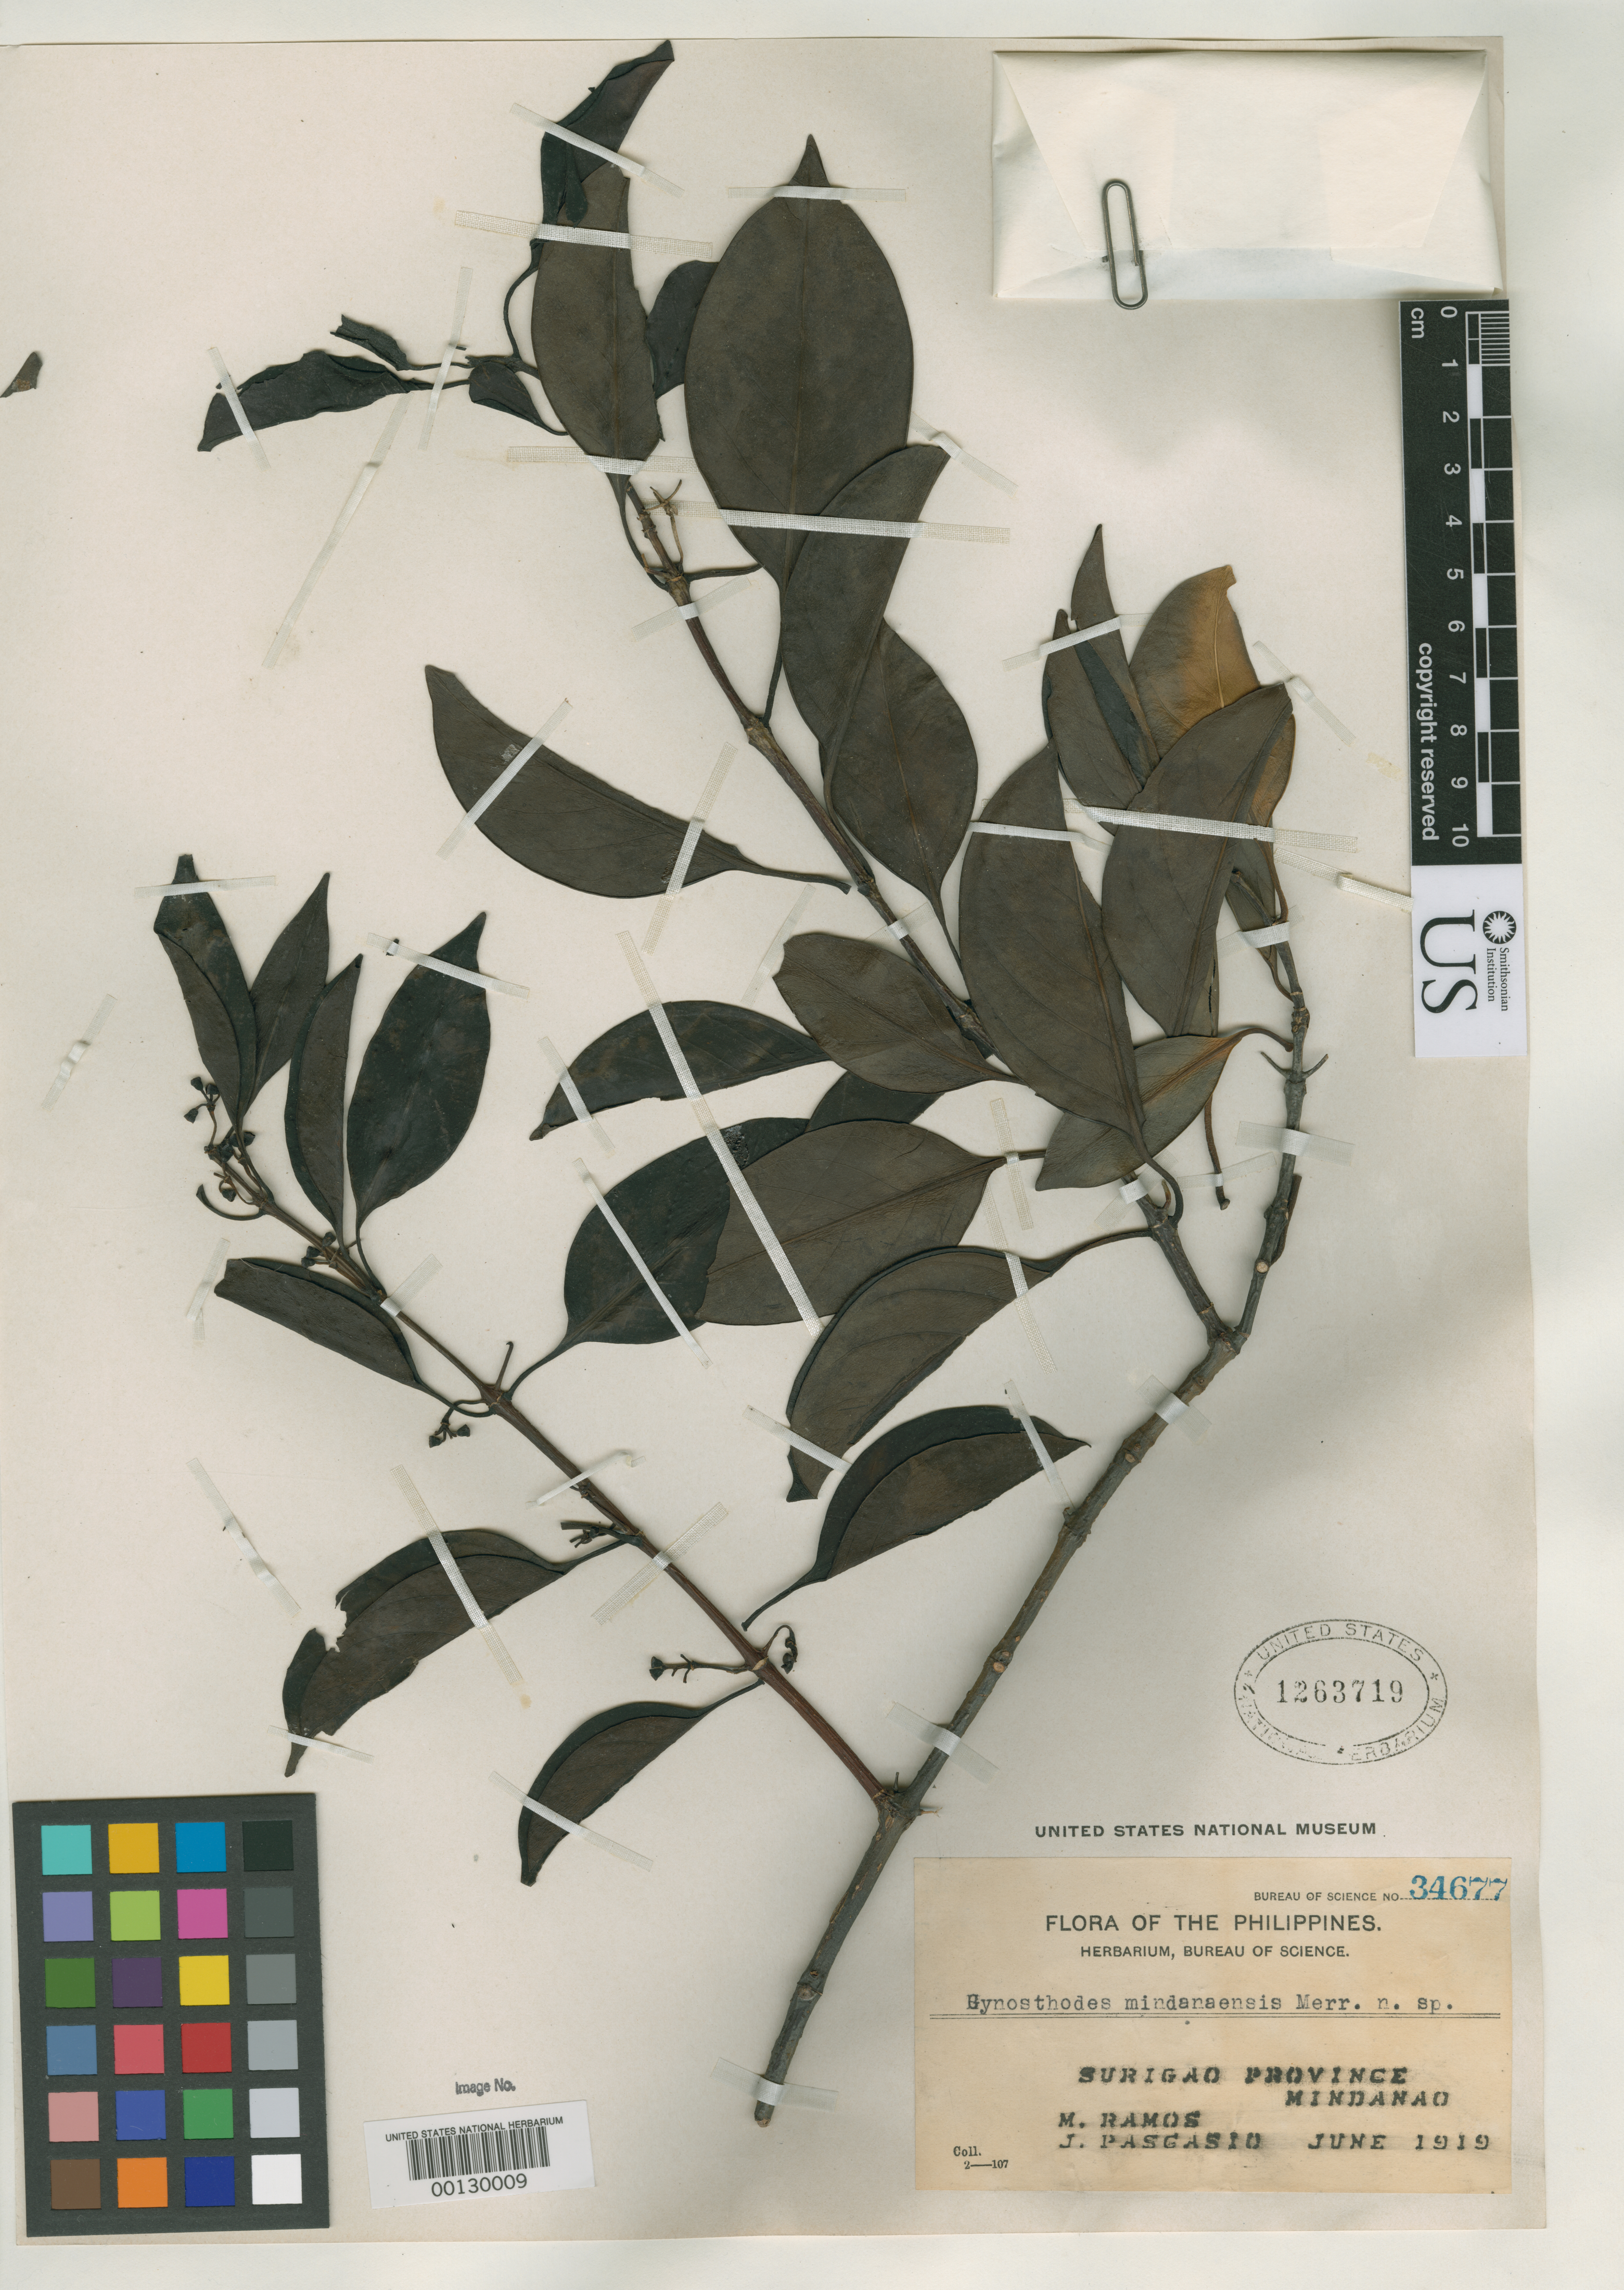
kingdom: Plantae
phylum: Tracheophyta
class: Magnoliopsida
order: Gentianales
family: Rubiaceae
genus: Gynochthodes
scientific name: Gynochthodes mindanaensis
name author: Merr.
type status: Isotype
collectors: M. Ramos & J. Pascasio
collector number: Bur. Sci. 34677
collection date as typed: Jun 1919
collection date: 1919-06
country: Philippines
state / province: Caraga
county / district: Surigao del Norte / Surigao del Sur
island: Mindanao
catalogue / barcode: US 1263719